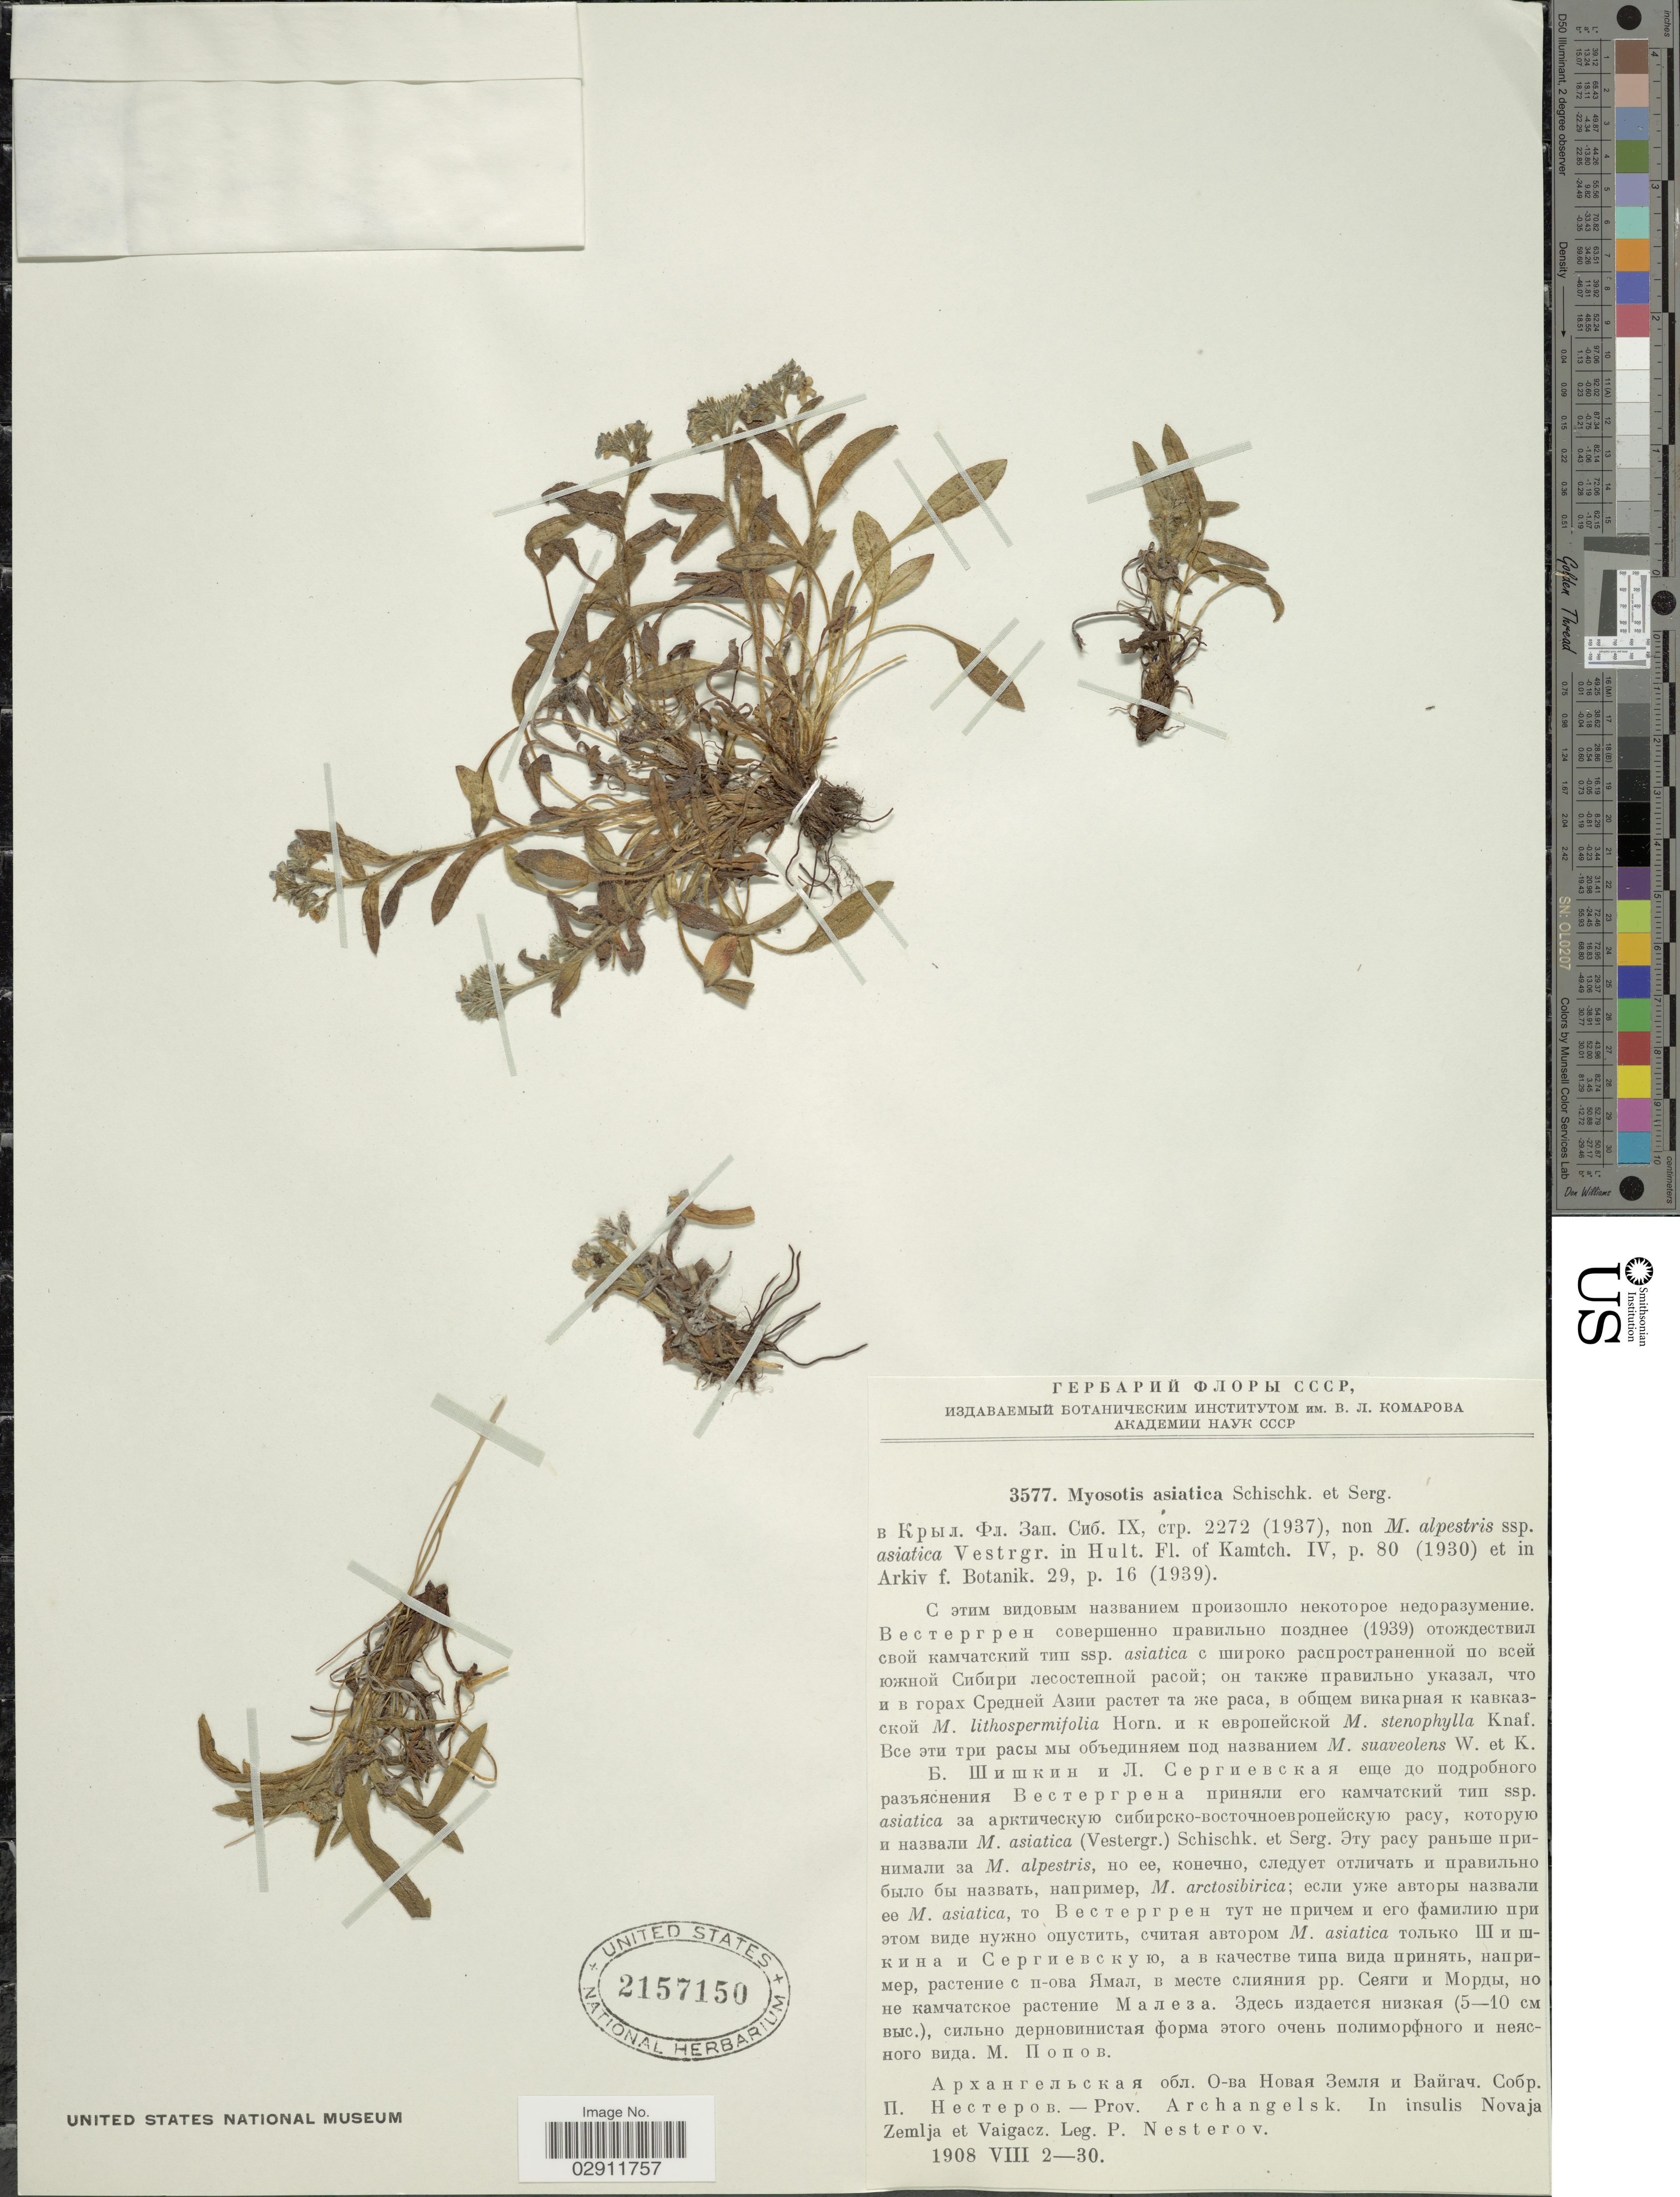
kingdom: Plantae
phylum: Tracheophyta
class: Magnoliopsida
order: Boraginales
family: Boraginaceae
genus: Myosotis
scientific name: Myosotis asiatica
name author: Schischk. & Serg.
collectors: P. Nesterov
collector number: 3577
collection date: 1908-08-02/1908-08-30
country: Russian Federation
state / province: Arkhangelsk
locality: Prov. Archangelsk. In insulis Novaja Zemlja et Vaigacz.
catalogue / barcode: US 2157150